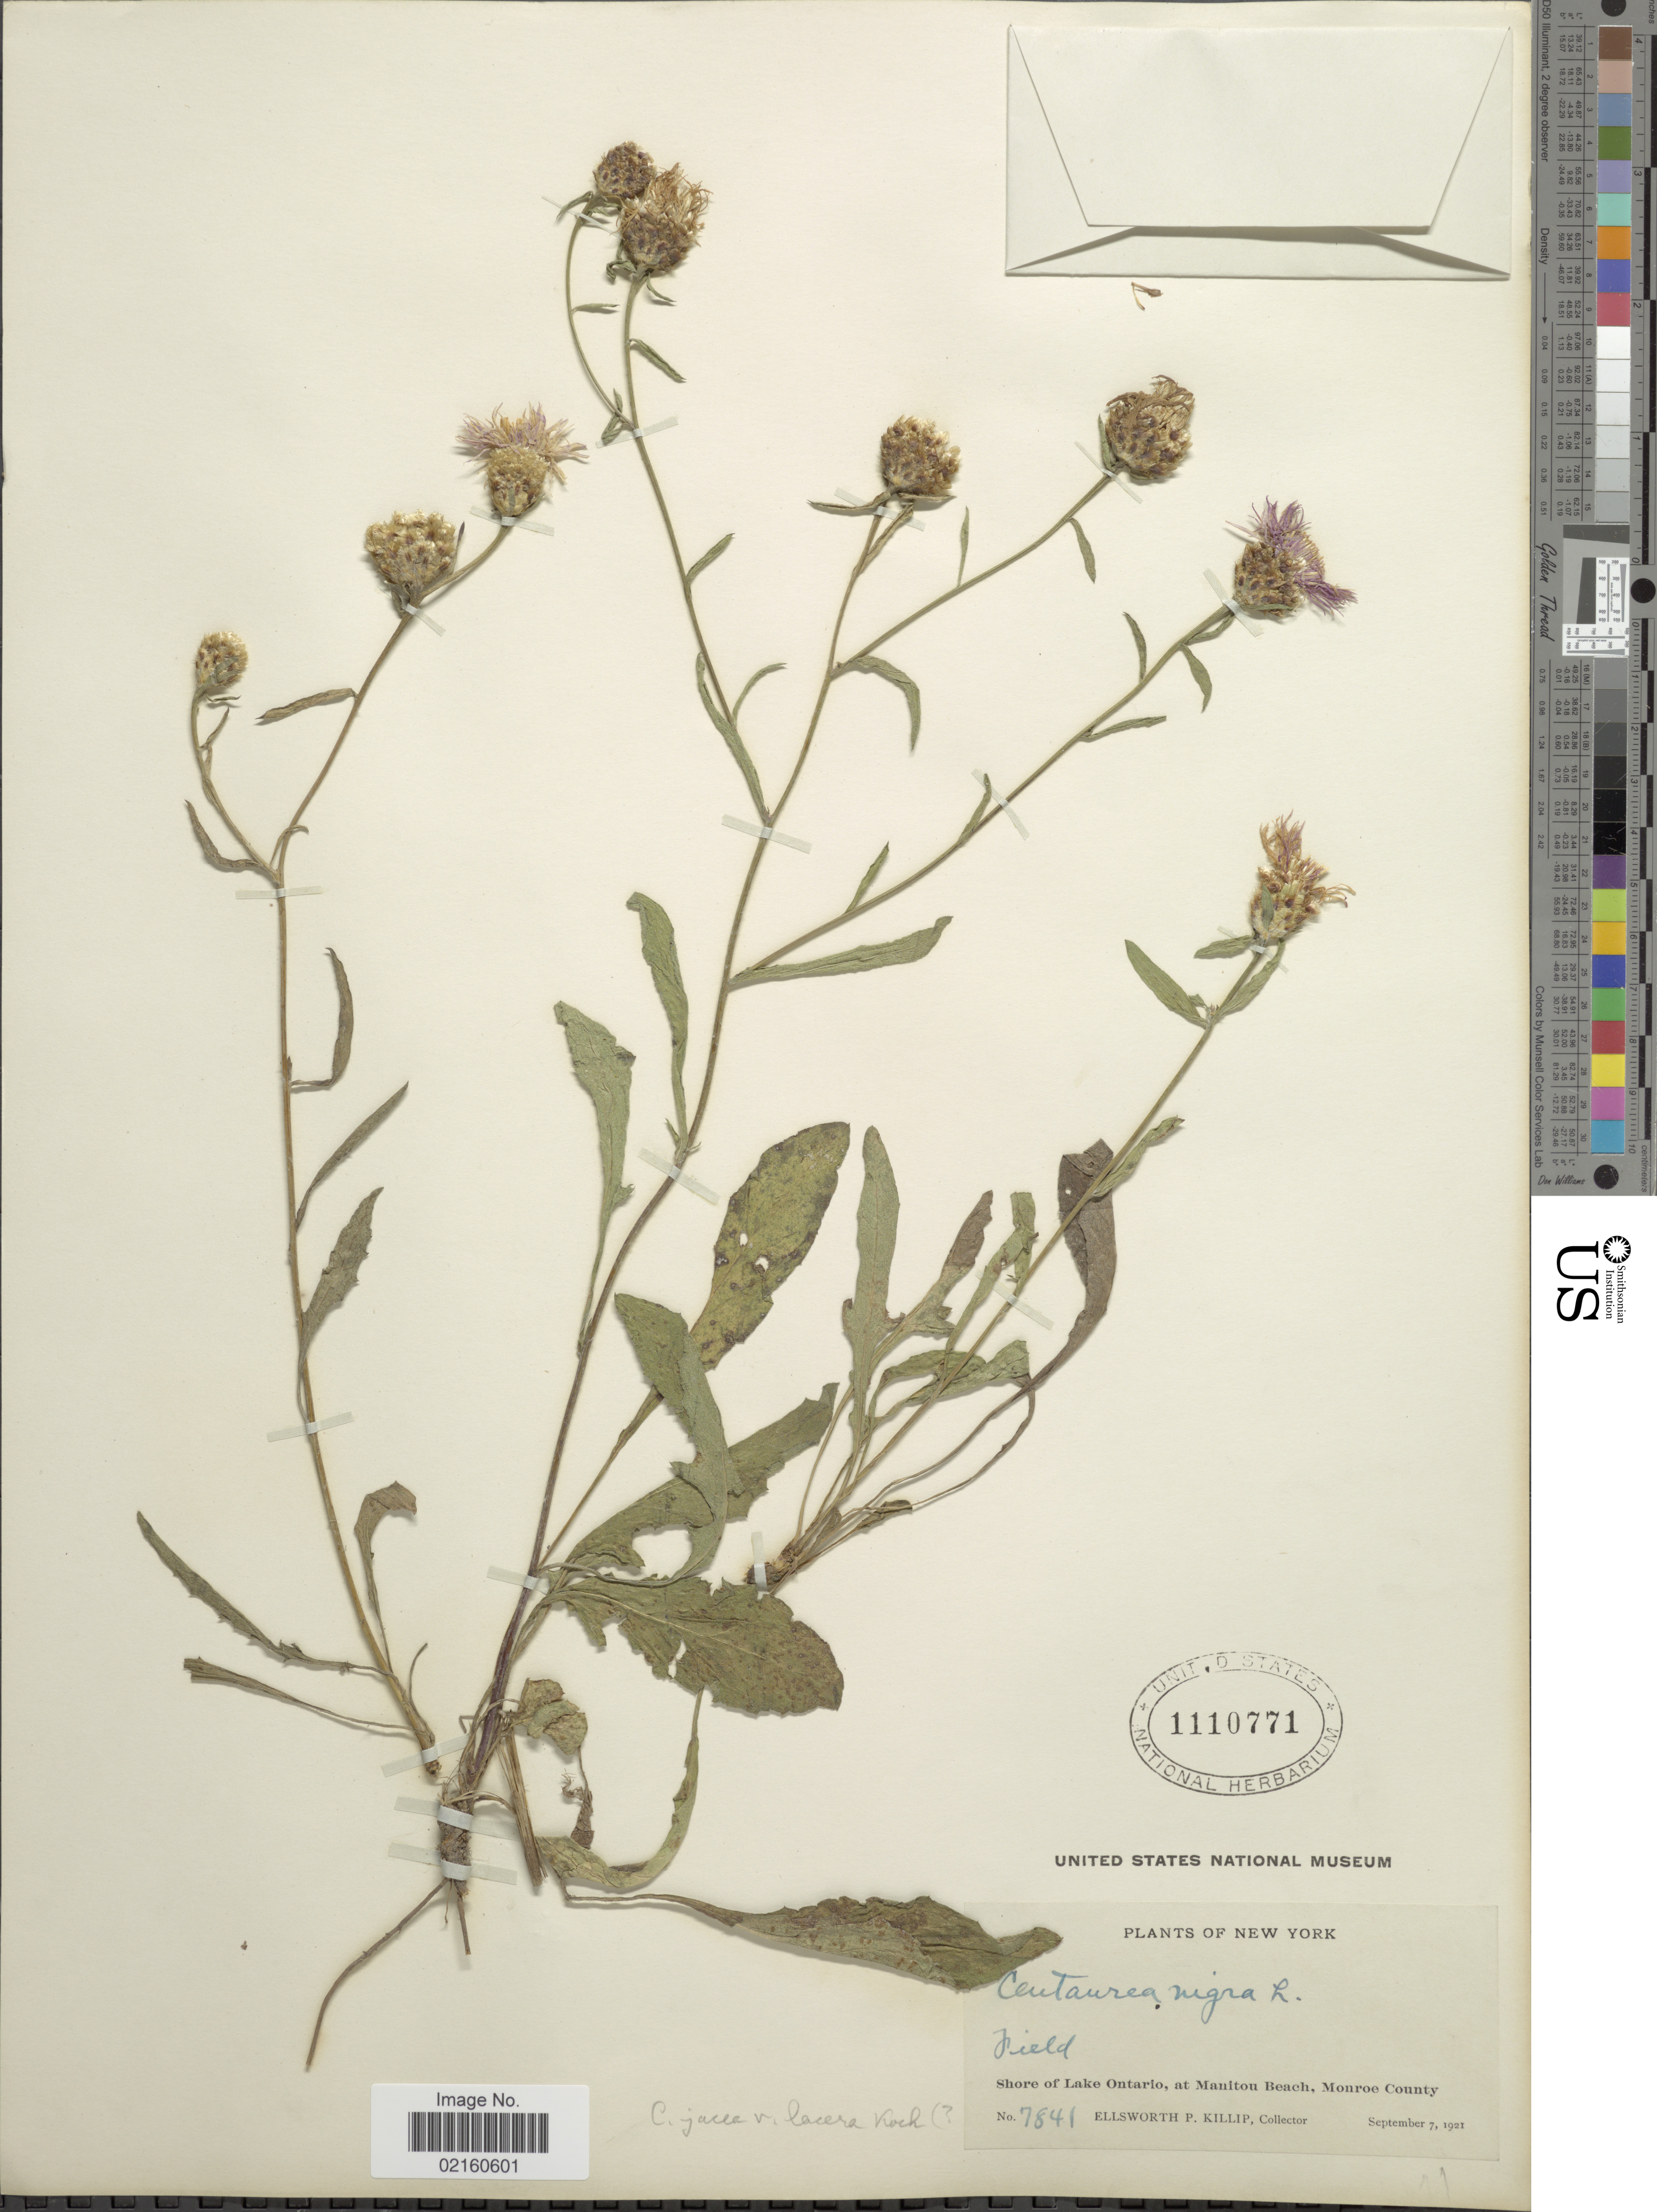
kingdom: Plantae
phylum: Tracheophyta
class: Magnoliopsida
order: Asterales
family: Asteraceae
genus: Centaurea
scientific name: Centaurea nigra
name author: L.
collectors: E. P. Killip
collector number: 7841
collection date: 1921-09-07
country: United States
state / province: New York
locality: Shore of Lake Ontario, at Manitou Beach, Monroe County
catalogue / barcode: US 1110771